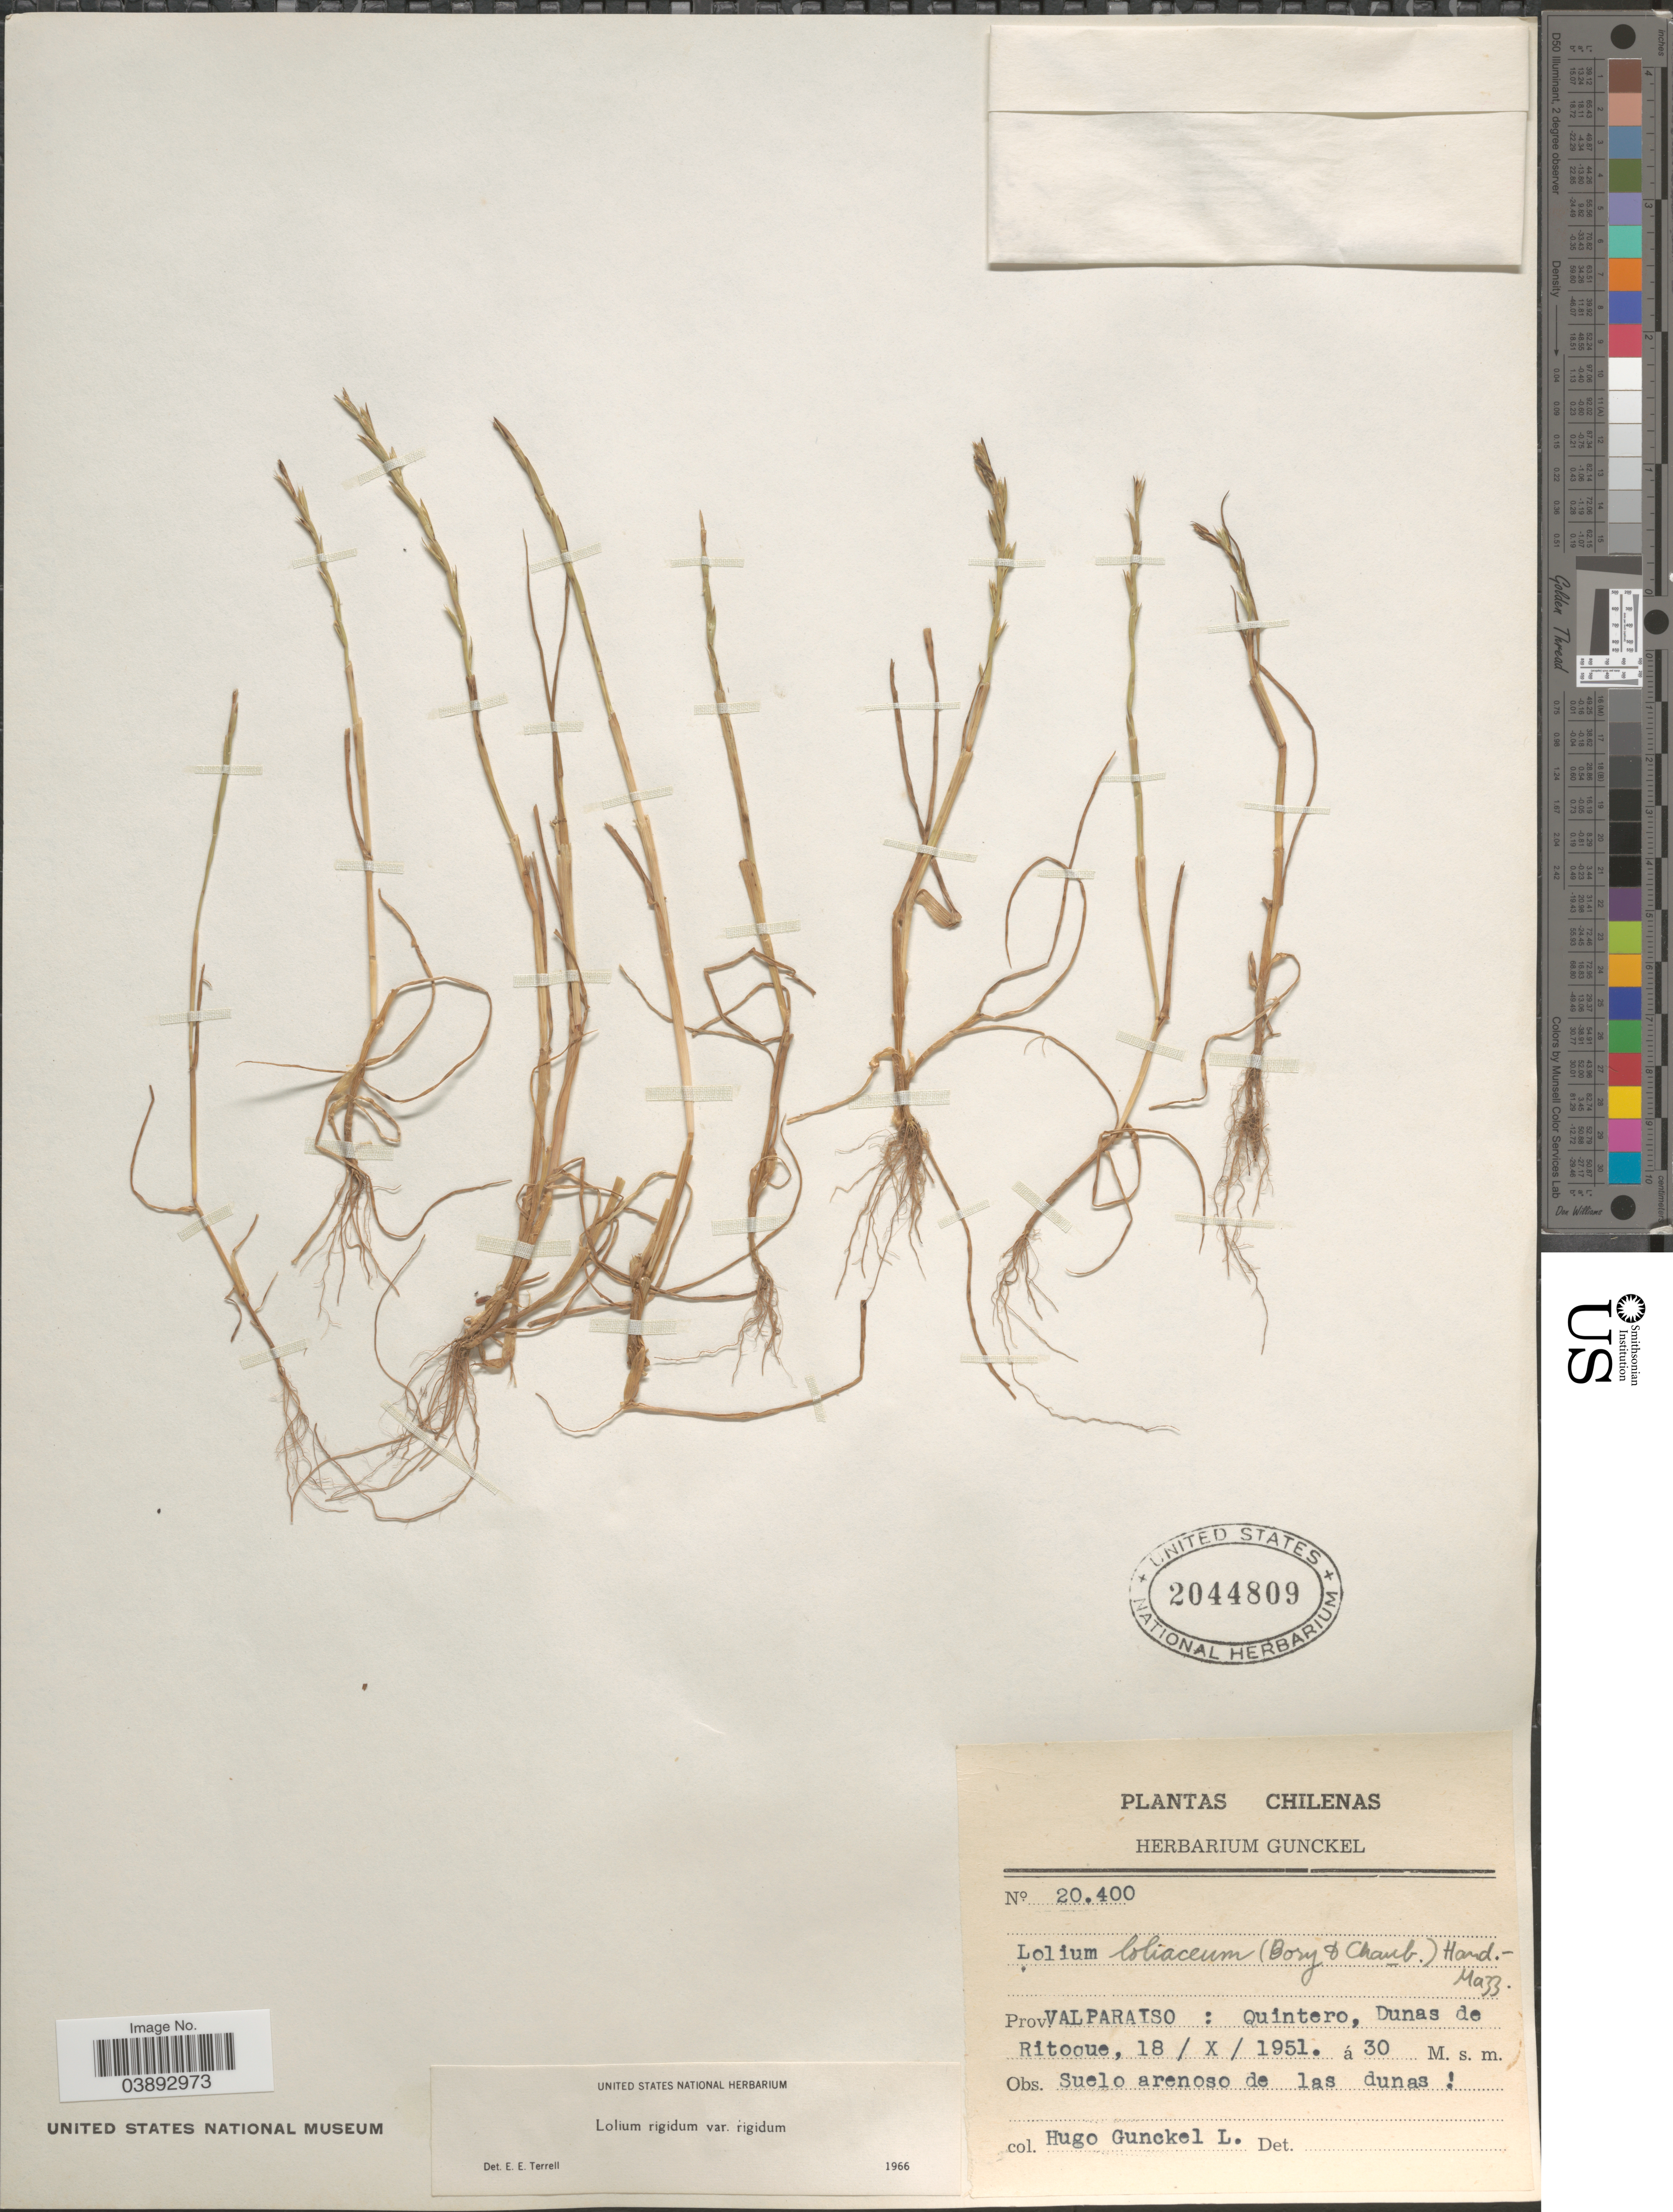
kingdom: Plantae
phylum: Tracheophyta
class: Liliopsida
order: Poales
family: Poaceae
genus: Lolium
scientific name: Lolium rigidum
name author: Gaudin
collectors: H. Gunckel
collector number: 20400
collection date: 1951-10-18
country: Chile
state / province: Valparaíso (V)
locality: Quintero, Dunas de Ritoque.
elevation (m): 30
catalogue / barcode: US 2044809